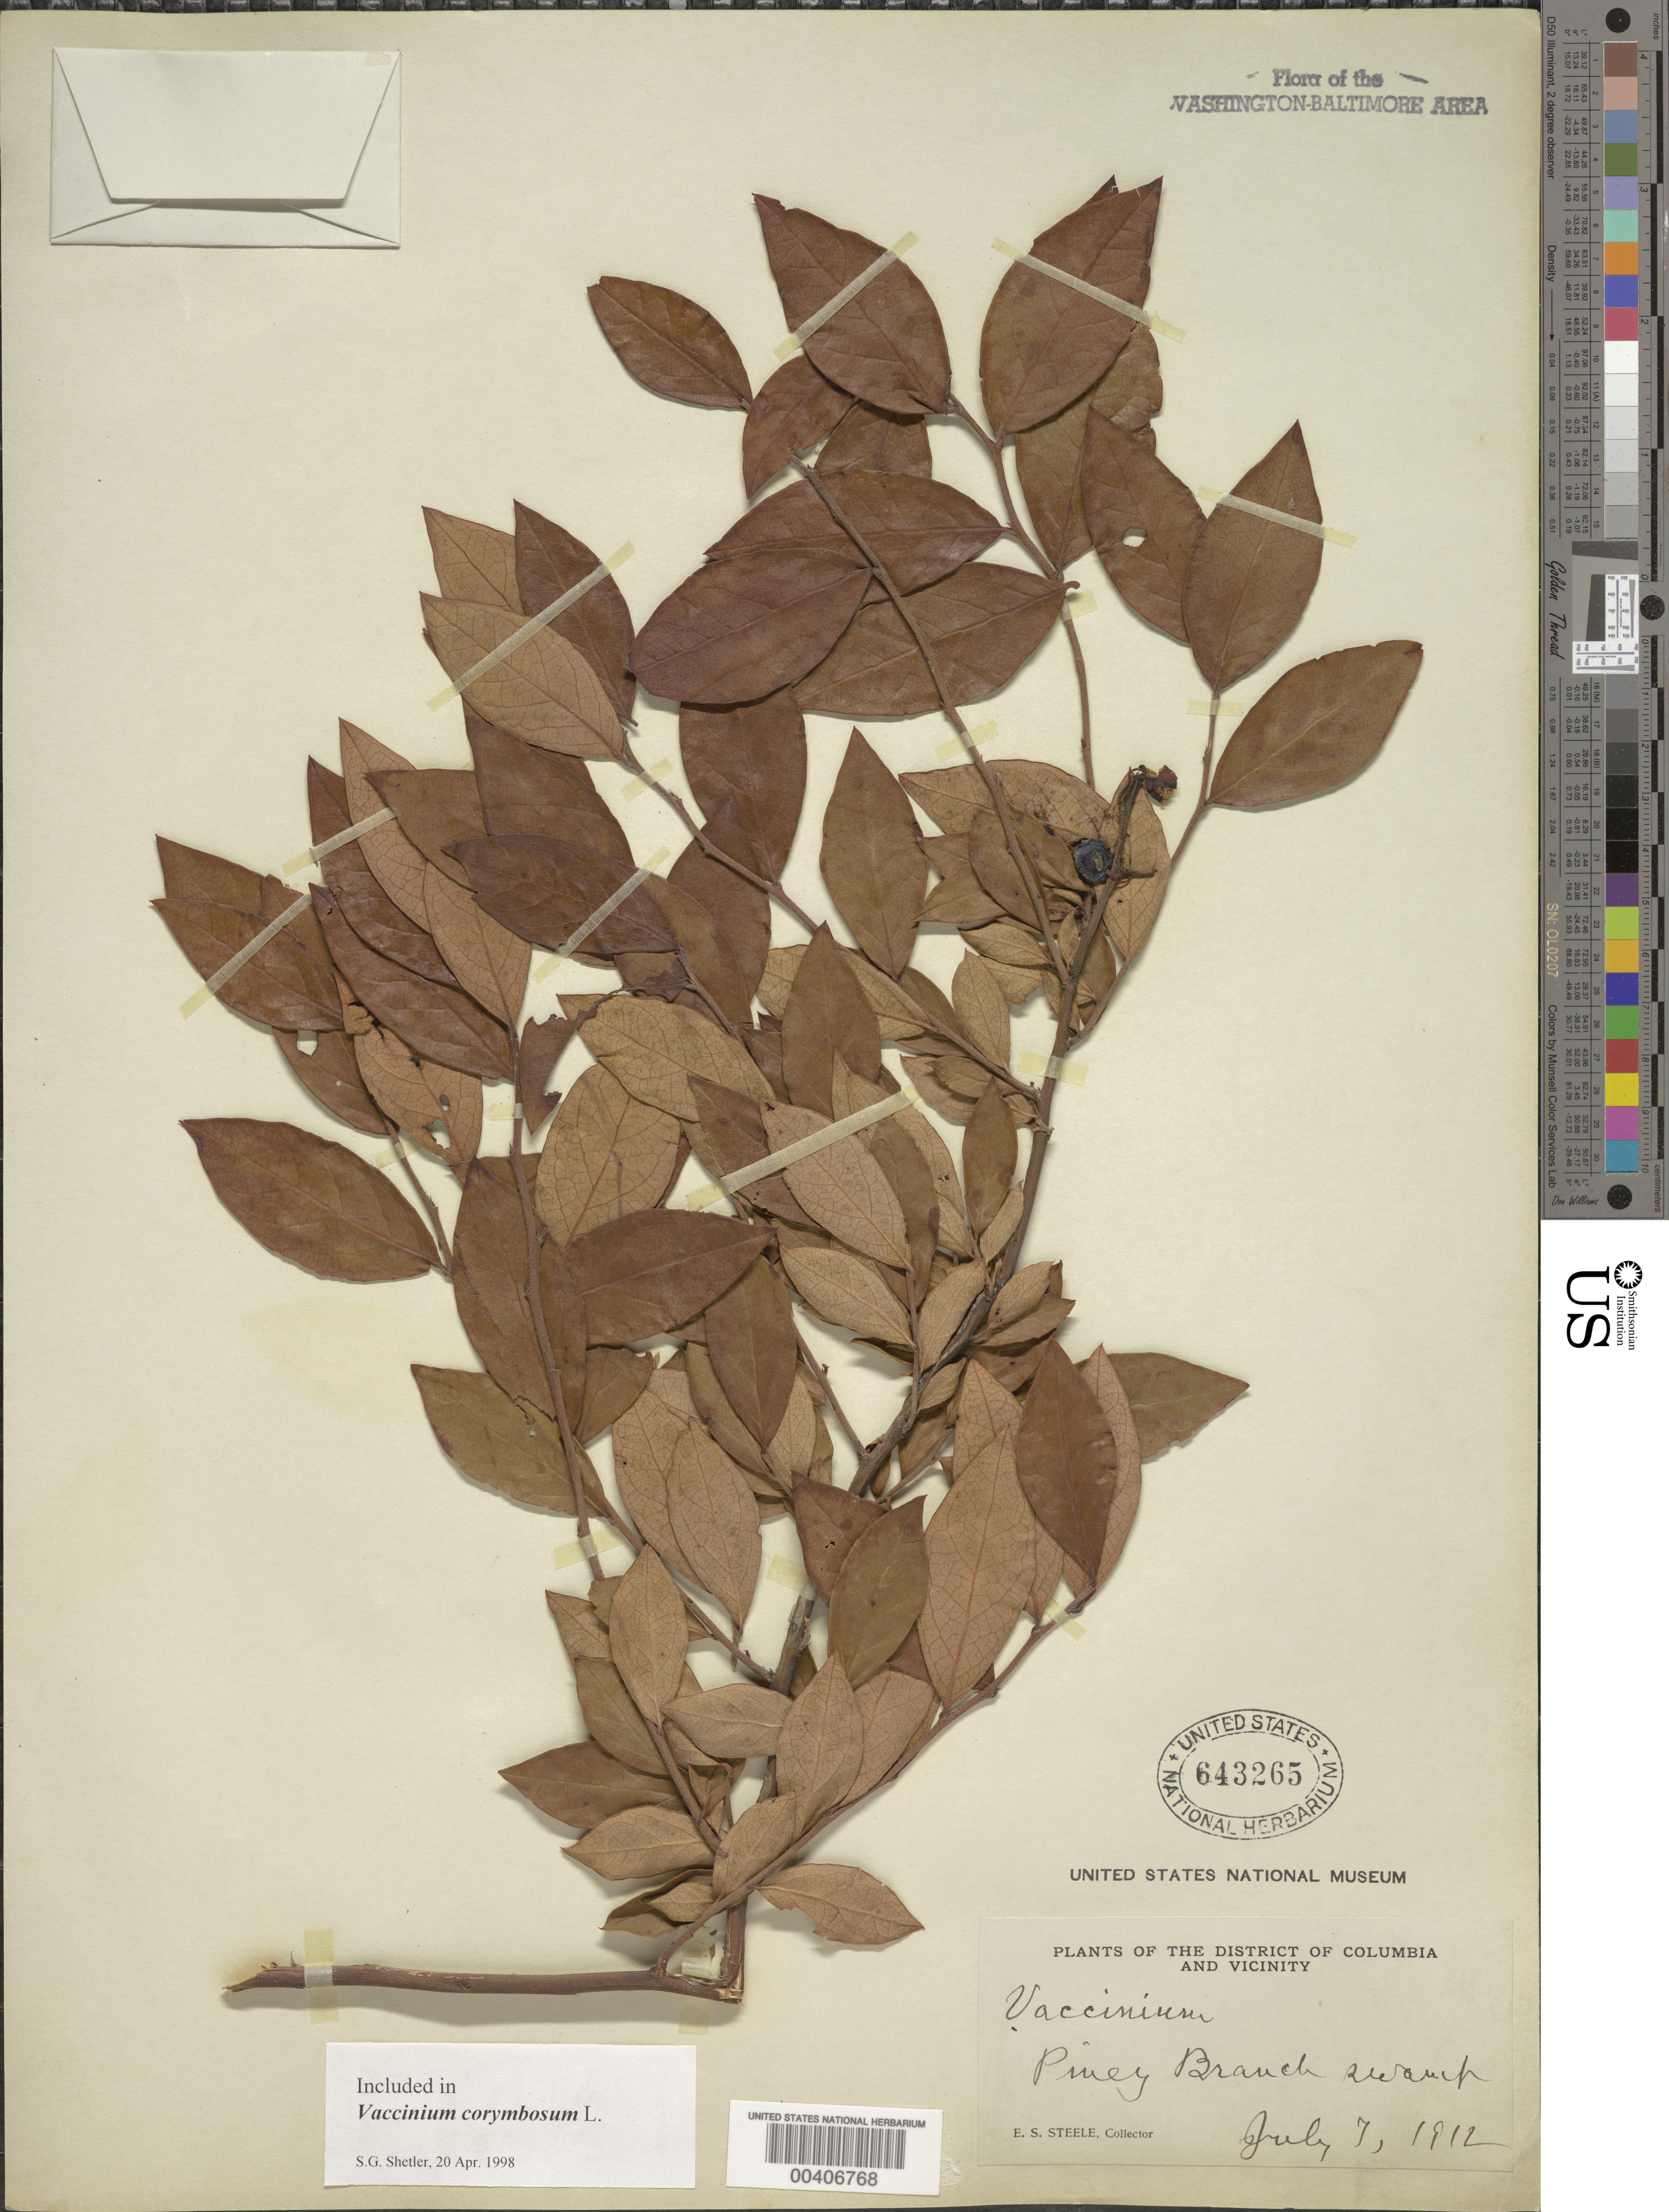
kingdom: Plantae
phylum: Tracheophyta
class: Magnoliopsida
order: Ericales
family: Ericaceae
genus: Vaccinium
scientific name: Vaccinium corymbosum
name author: L.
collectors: E. Steele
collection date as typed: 07 Jul 1912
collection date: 1912-07-07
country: United States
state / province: District of Columbia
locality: Piney Branch Rock Creek Park and Vicinity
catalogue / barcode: US 643265